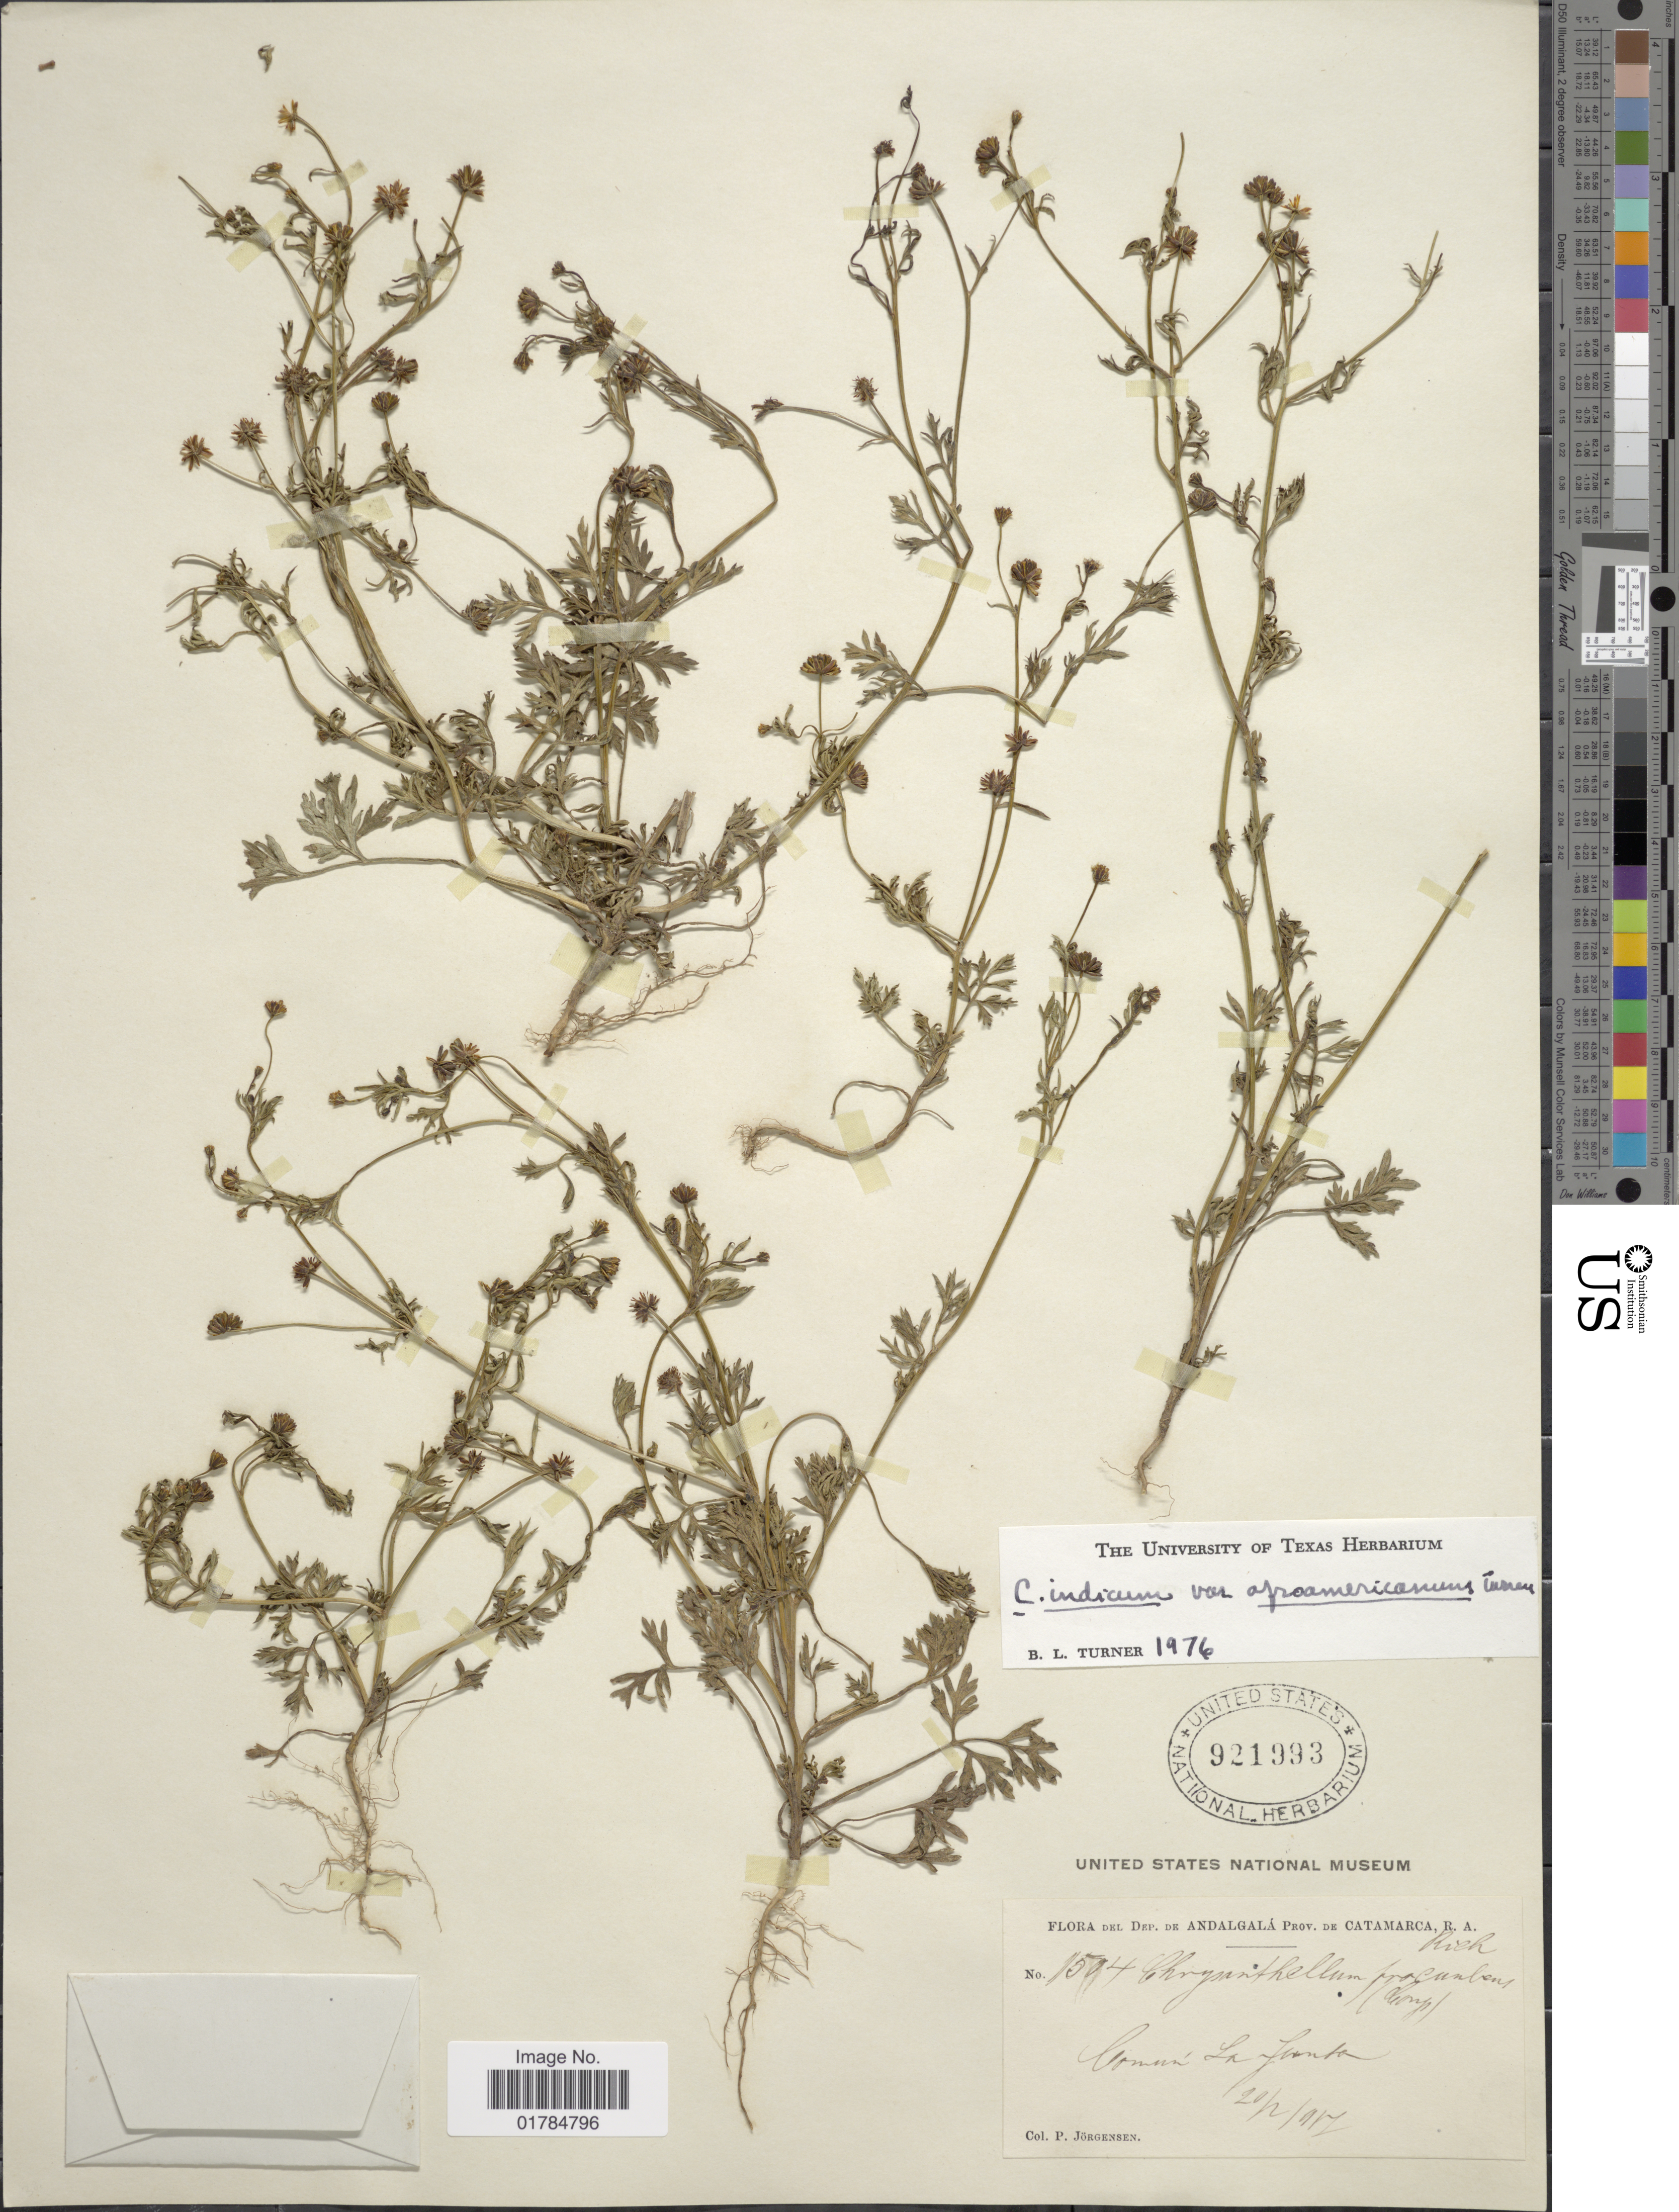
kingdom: Plantae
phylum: Tracheophyta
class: Magnoliopsida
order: Asterales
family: Asteraceae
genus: Chrysanthellum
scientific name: Chrysanthellum indicum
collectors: P. Jörgensen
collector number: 1504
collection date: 1917-02-20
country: Argentina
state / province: Catamarca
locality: Dep. de Andalgala. Common La Frontera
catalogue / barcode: US 921993